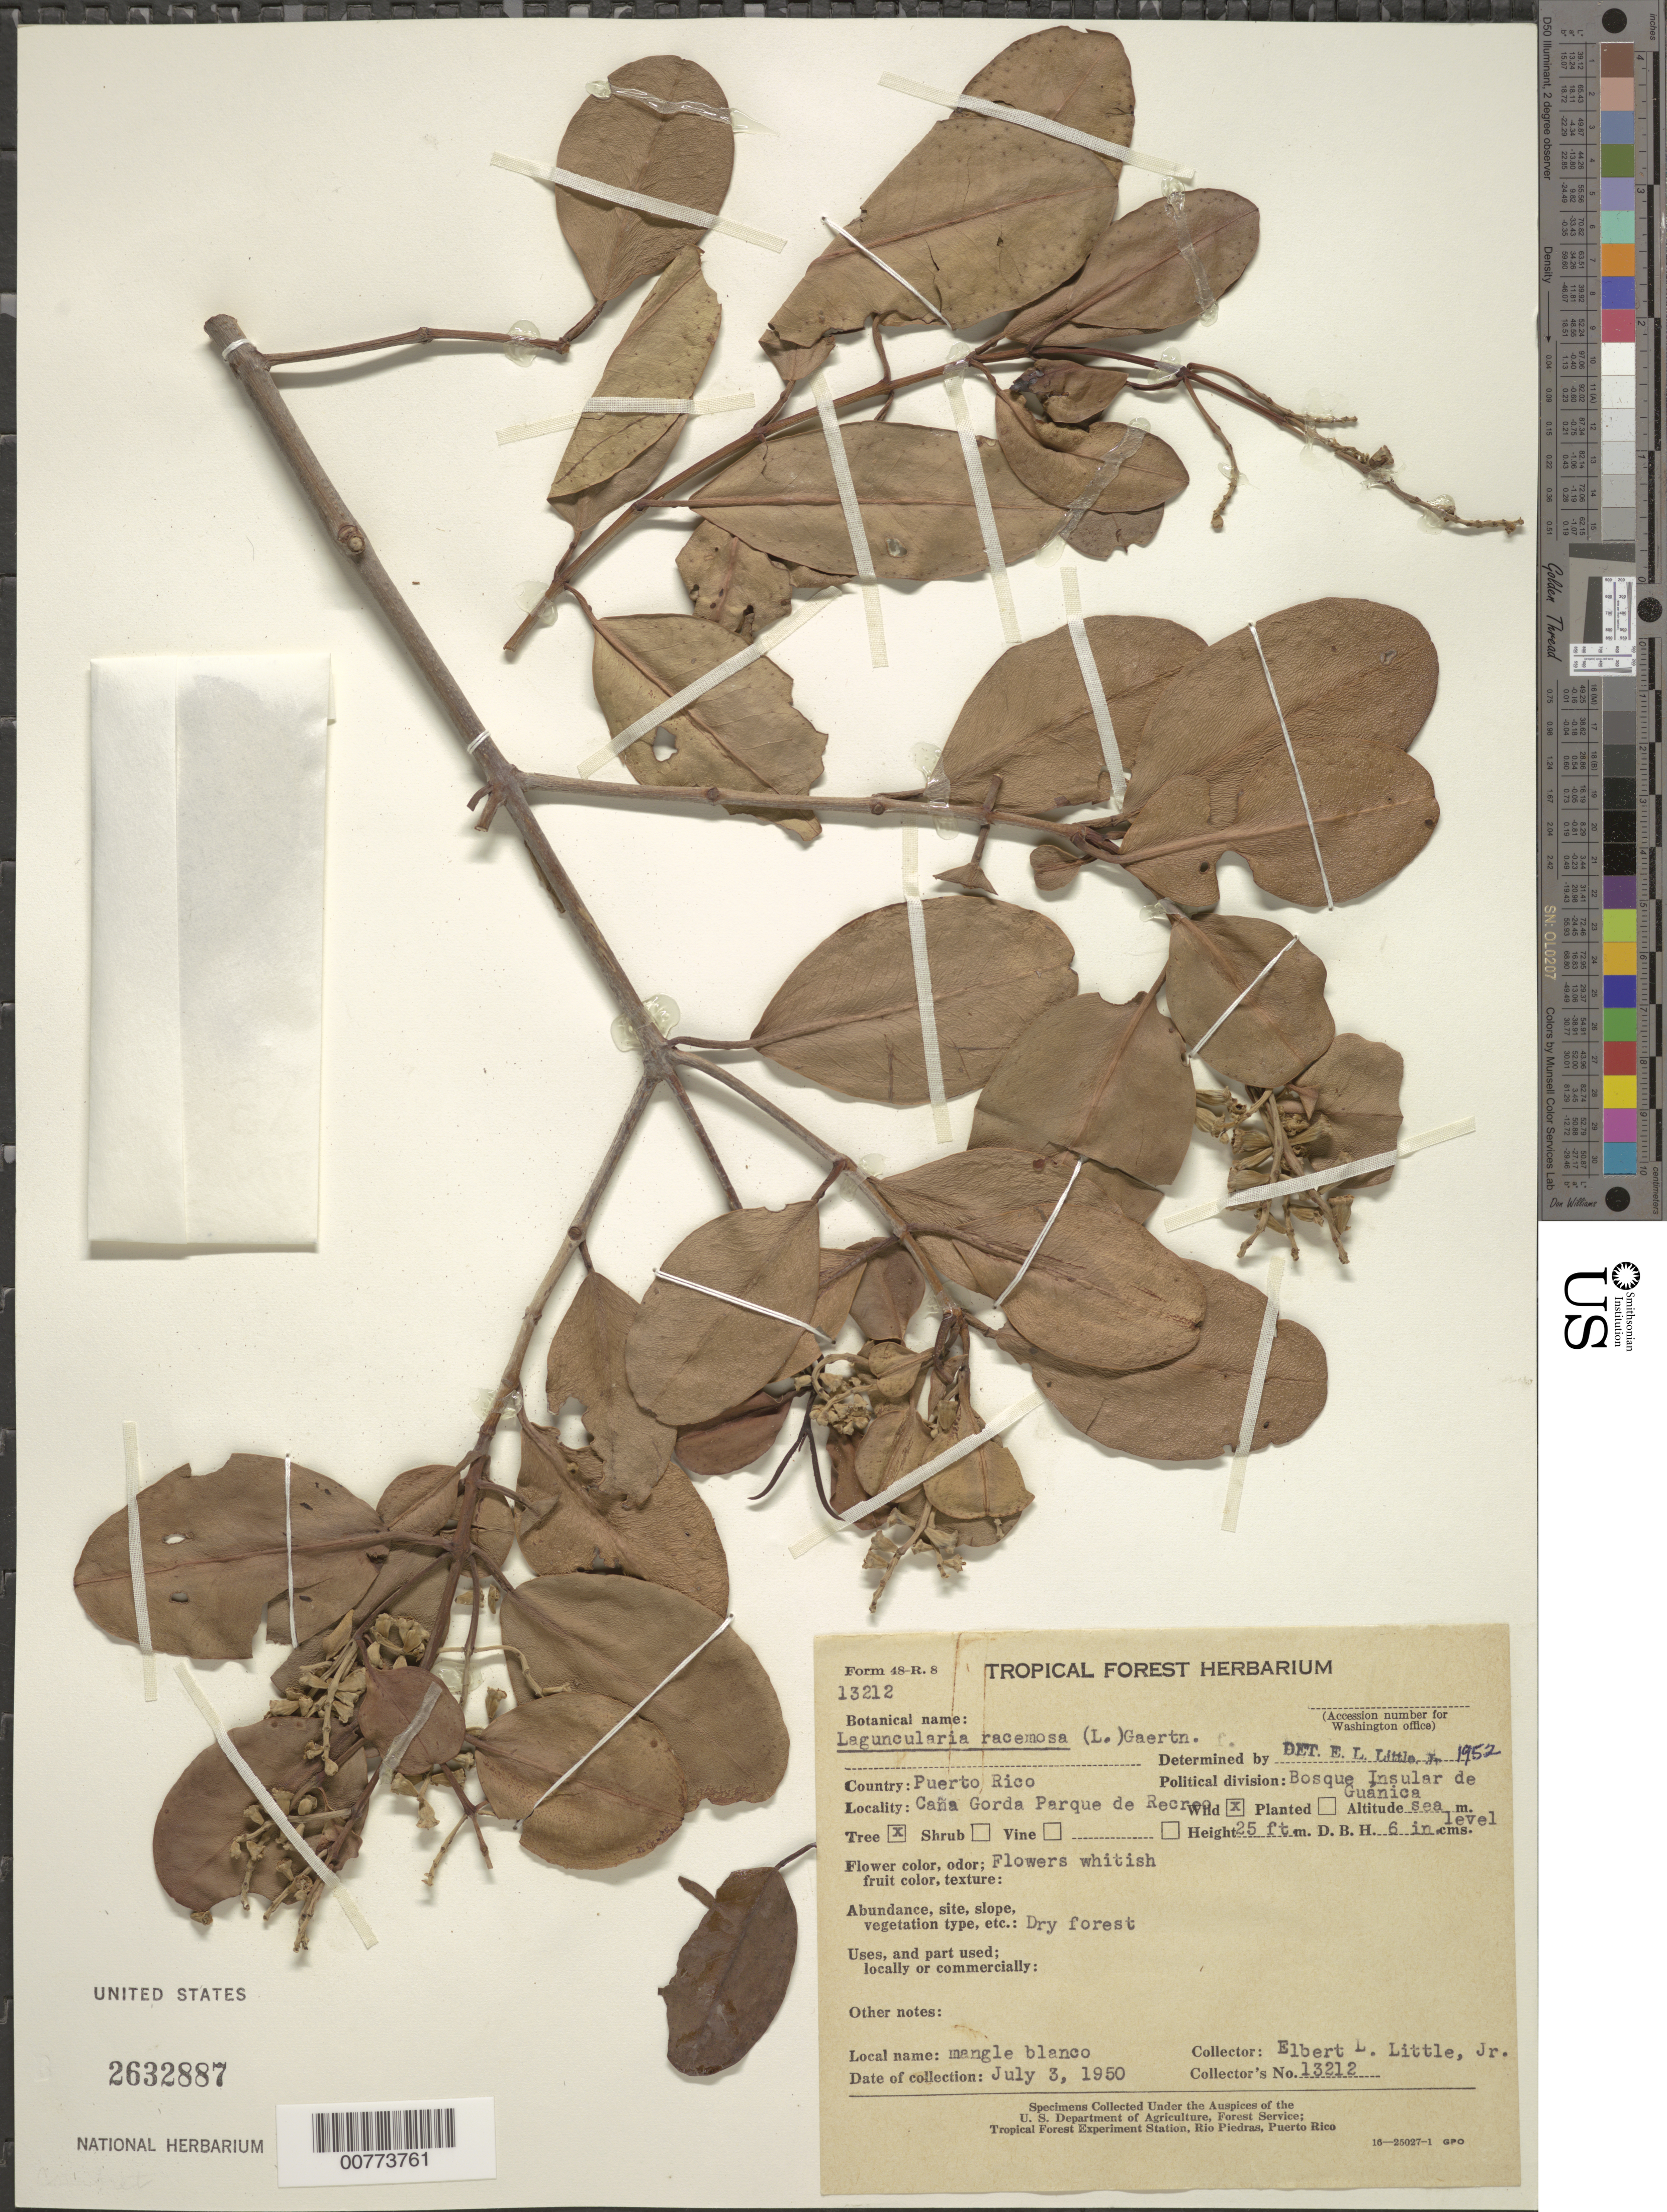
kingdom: Plantae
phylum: Tracheophyta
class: Magnoliopsida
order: Myrtales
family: Combretaceae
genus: Laguncularia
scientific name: Laguncularia racemosa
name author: (L.) C.F. Gaertn.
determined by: Little, Elbert L., Jr., (FSSR), United States Department of Agriculture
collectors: E. L. Little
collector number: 13212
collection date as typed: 03 Jul 1950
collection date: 1950-07-03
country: Puerto Rico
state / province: Guánica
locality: Bosque Insular of Guánica, Parque de Recreo Caña Gorda.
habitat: Dry Forest.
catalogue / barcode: US 2632887